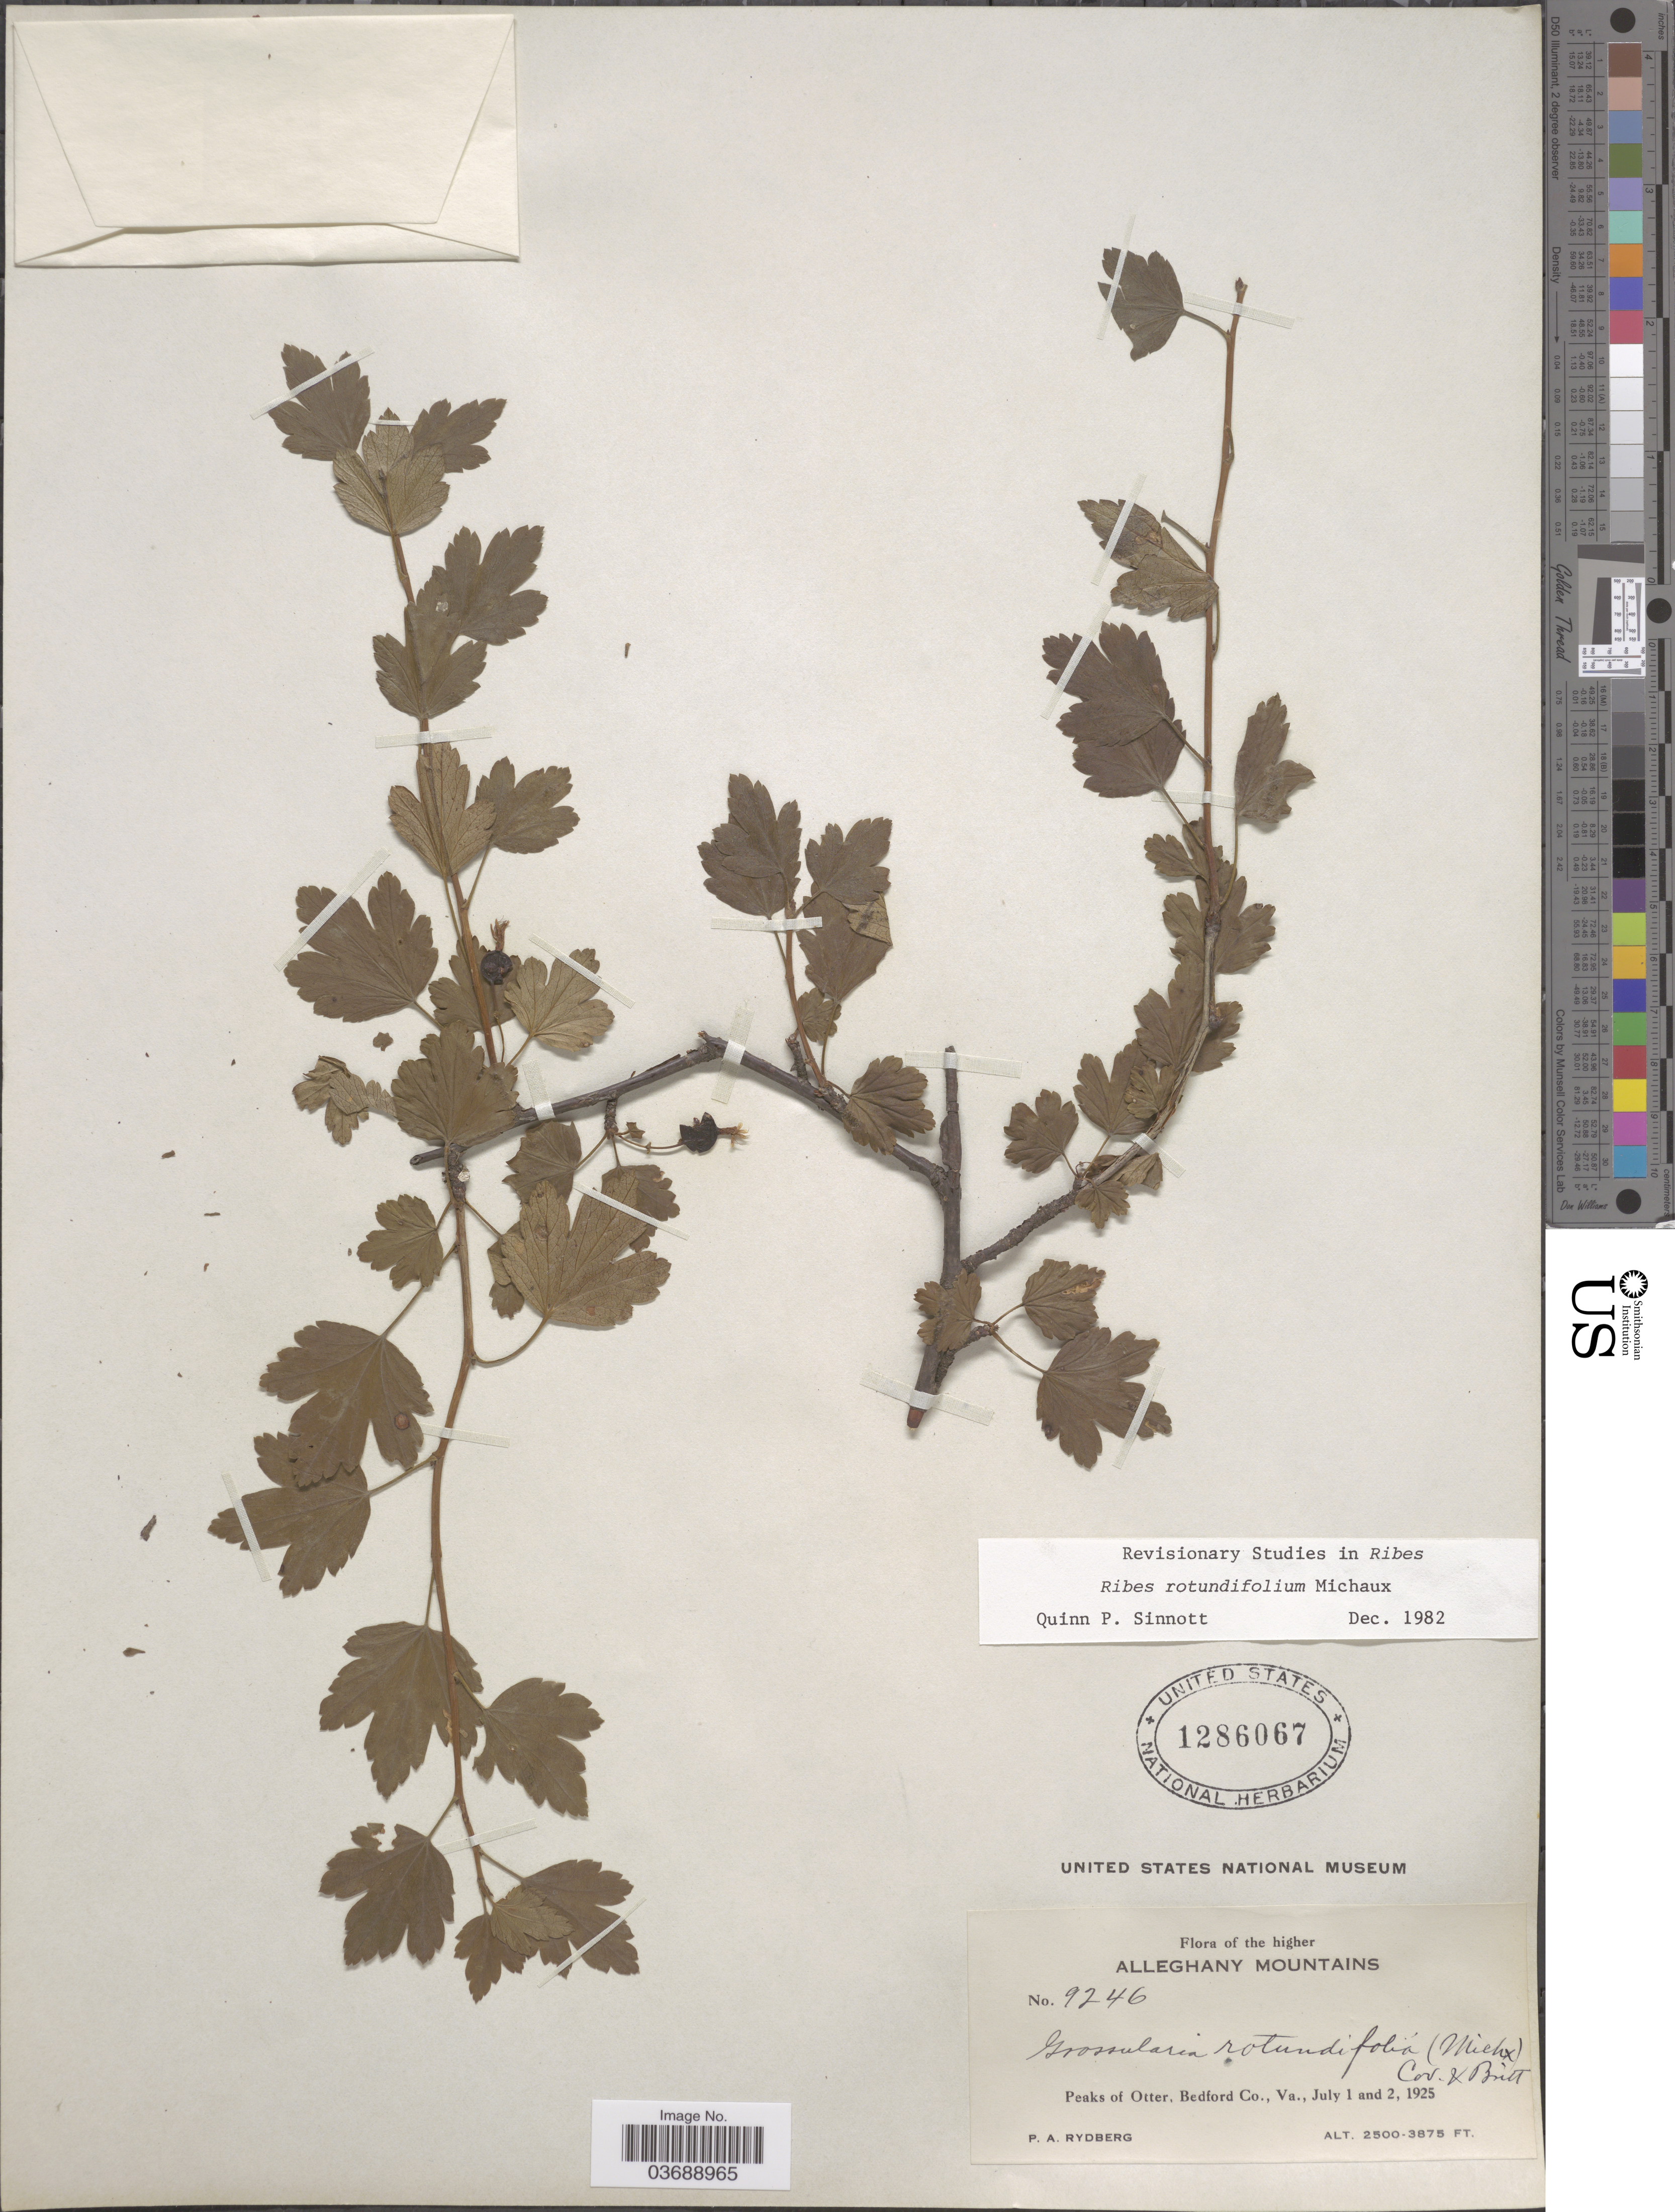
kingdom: Plantae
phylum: Tracheophyta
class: Magnoliopsida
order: Saxifragales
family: Grossulariaceae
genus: Ribes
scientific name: Ribes rotundifolium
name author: Michx.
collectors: P. A. Rydberg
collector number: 9246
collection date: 1925-07-01/1925-07-02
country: United States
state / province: Virginia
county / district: Bedford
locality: The higher Alleghany Mountains. Peaks of Otter, Bedford Co.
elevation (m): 762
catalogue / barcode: US 1286067